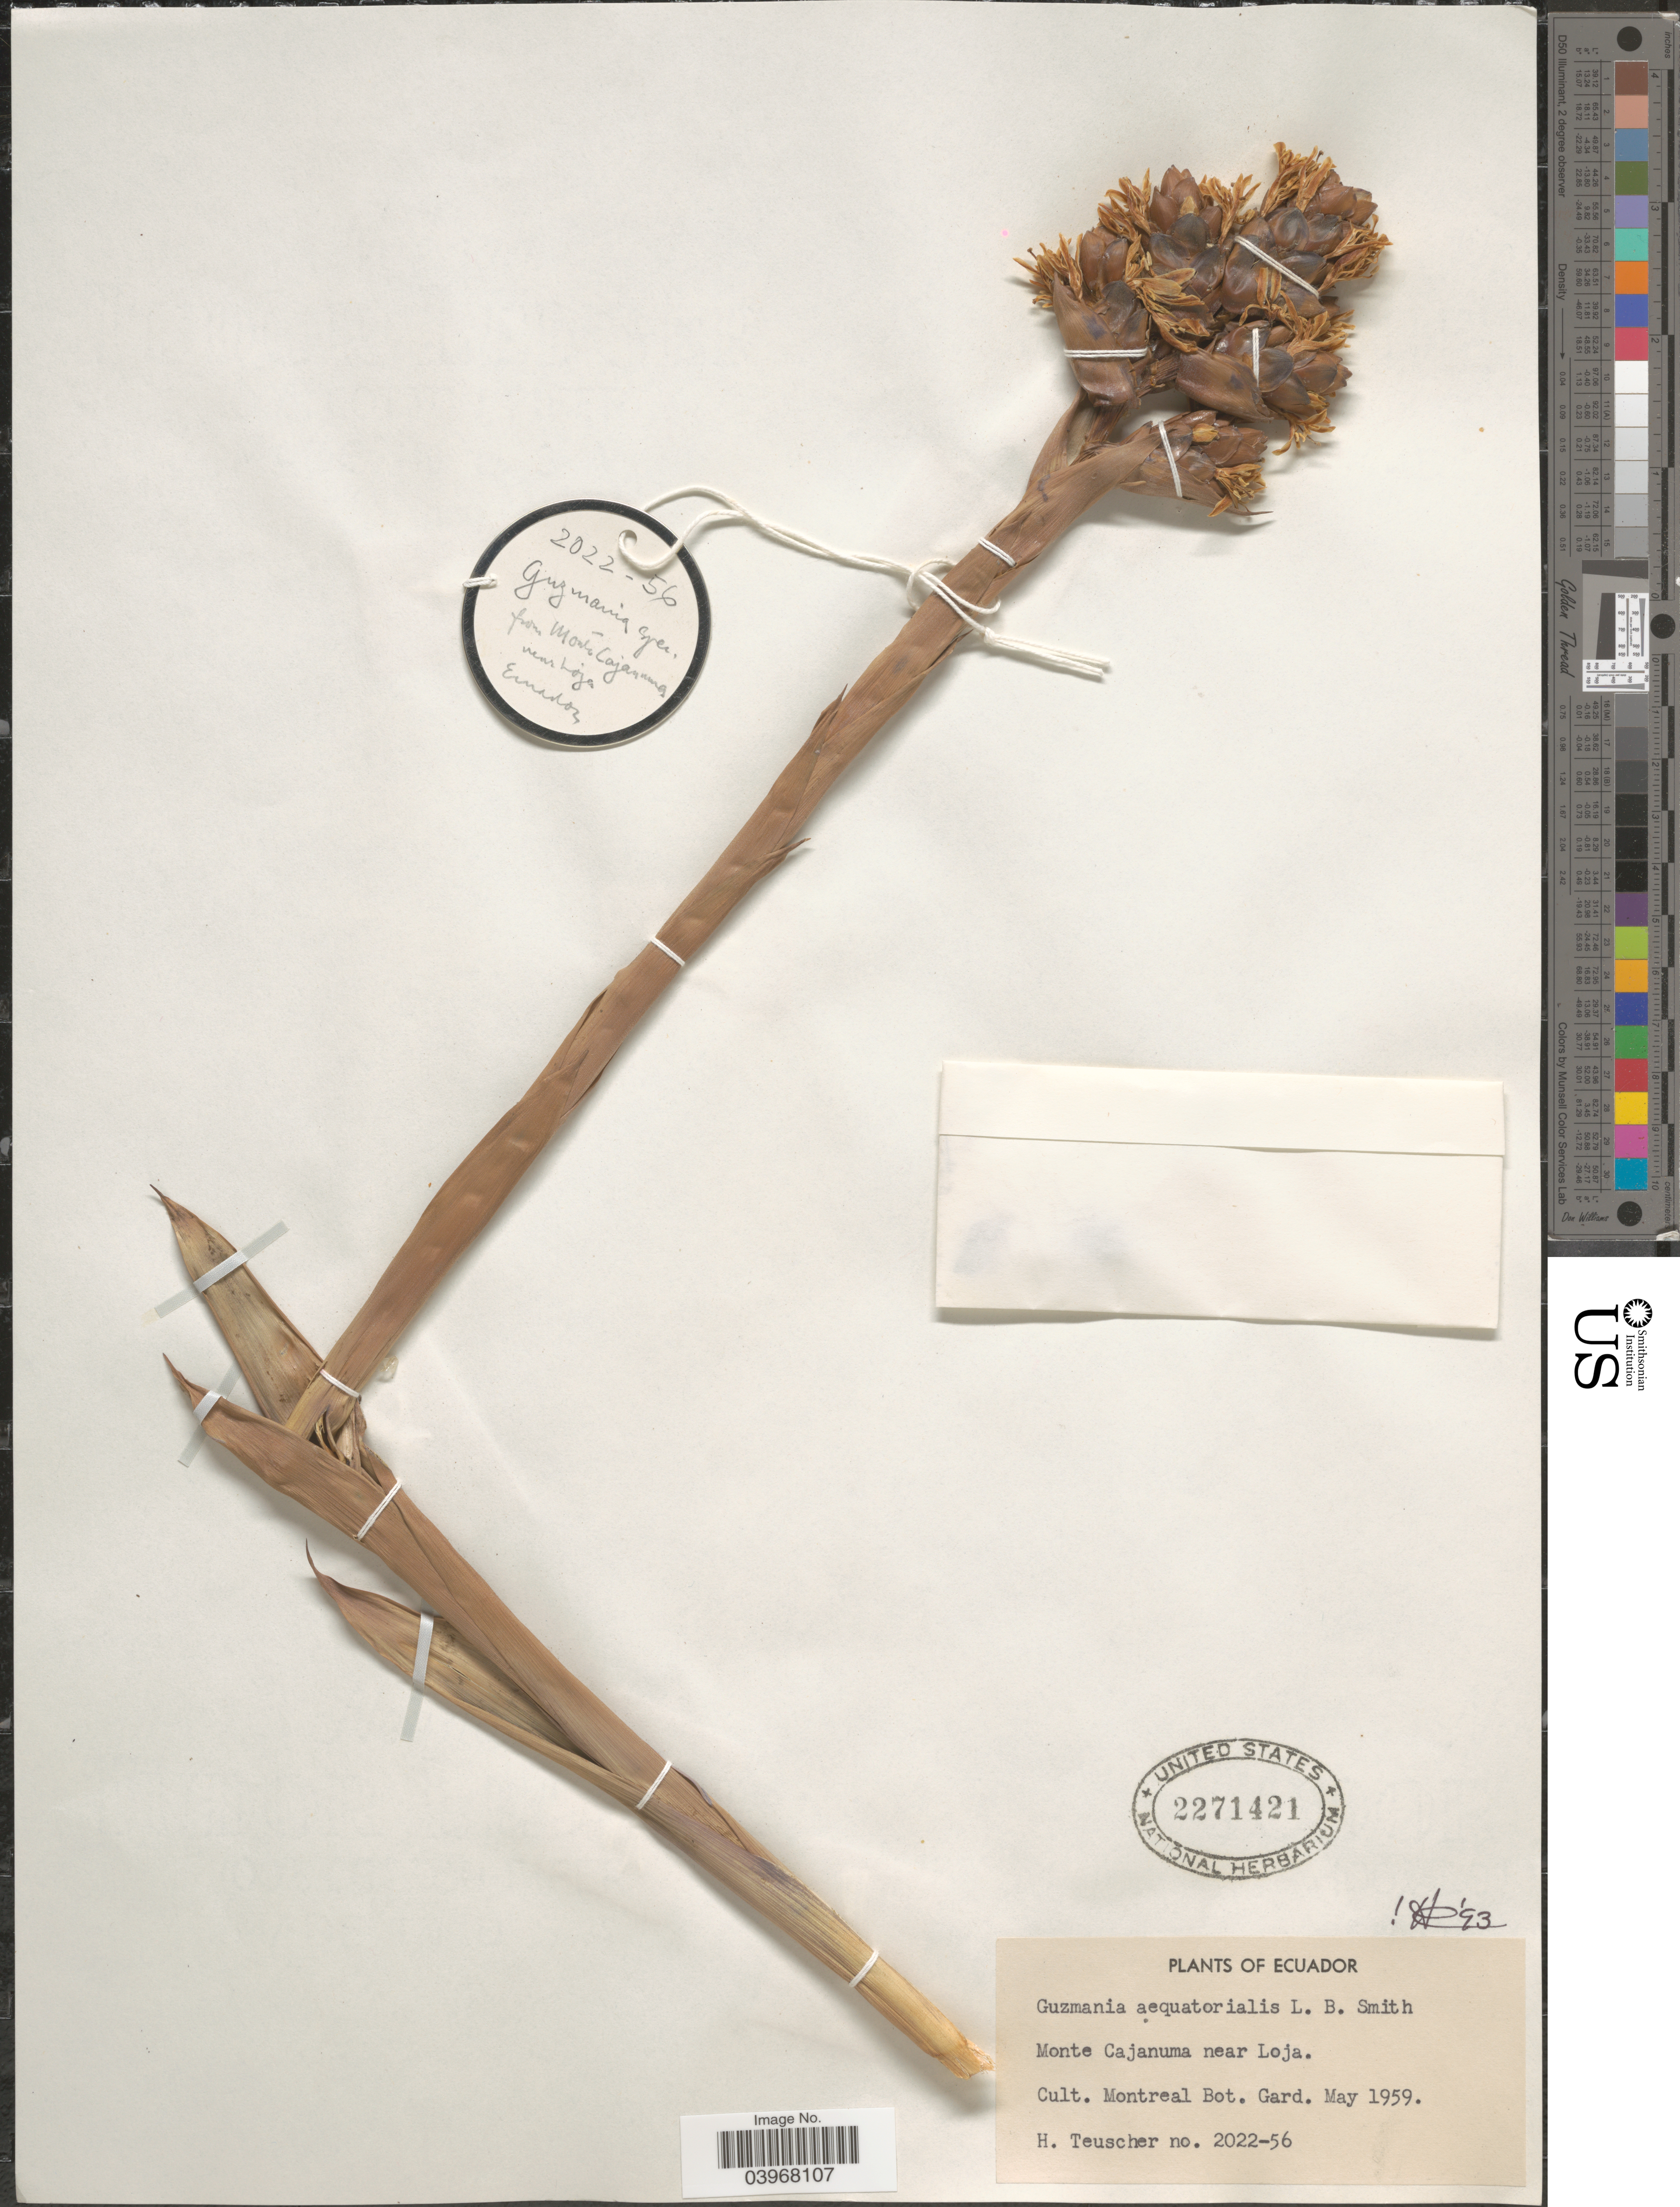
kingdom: Plantae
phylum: Tracheophyta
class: Liliopsida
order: Poales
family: Bromeliaceae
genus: Guzmania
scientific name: Guzmania aequatorialis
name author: L.B. Sm.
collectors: H. Teuscher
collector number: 2022-56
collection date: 1959-05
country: Canada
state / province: Quebec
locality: Monte Cajanuma near Loja. Montreal Bot. Gard.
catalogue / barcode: US 2271421